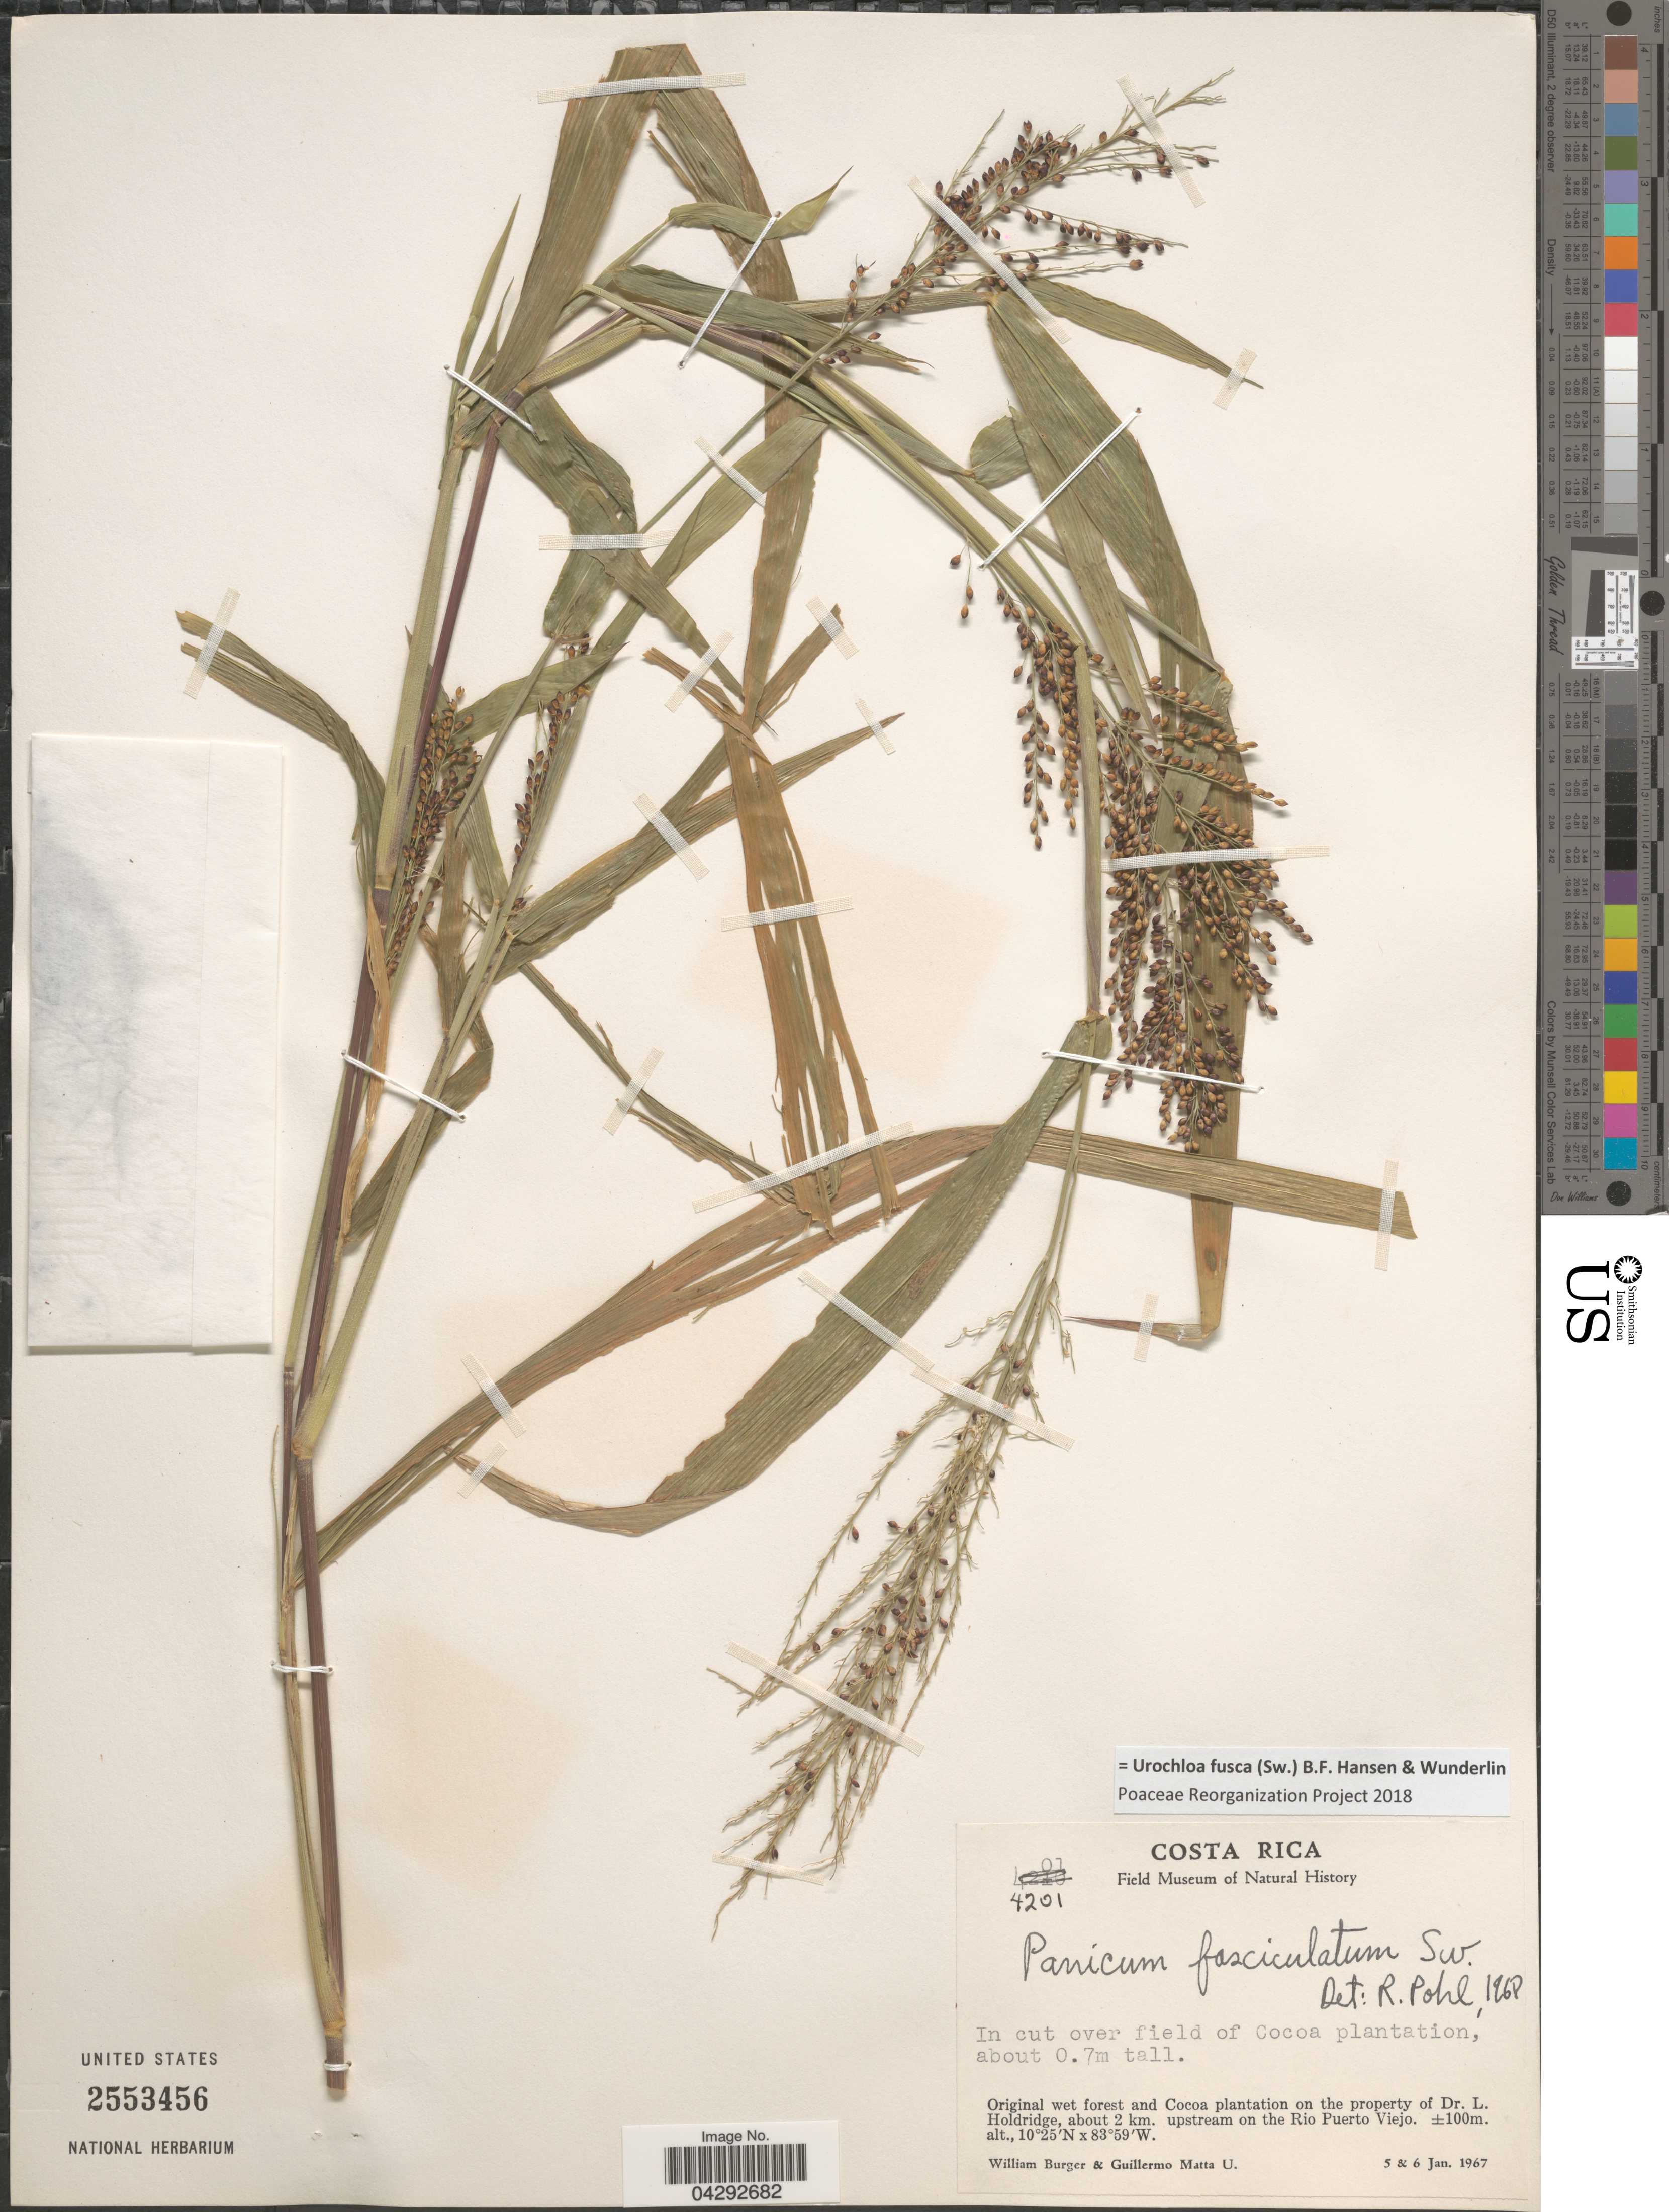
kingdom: Plantae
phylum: Tracheophyta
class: Liliopsida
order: Poales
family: Poaceae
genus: Urochloa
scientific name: Urochloa fusca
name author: (Sw.) B.F. Hansen & Wunderlin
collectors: W. Burger & G. Matta U.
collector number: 4201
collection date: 1967-01-05/1967-01-06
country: Costa Rica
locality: Original wet forest and Cocoa plantation on the property of Dr. L. Holdridge, about 2 km. upstream on the Rio Puerto Viejo.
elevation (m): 100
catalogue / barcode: US 2553456